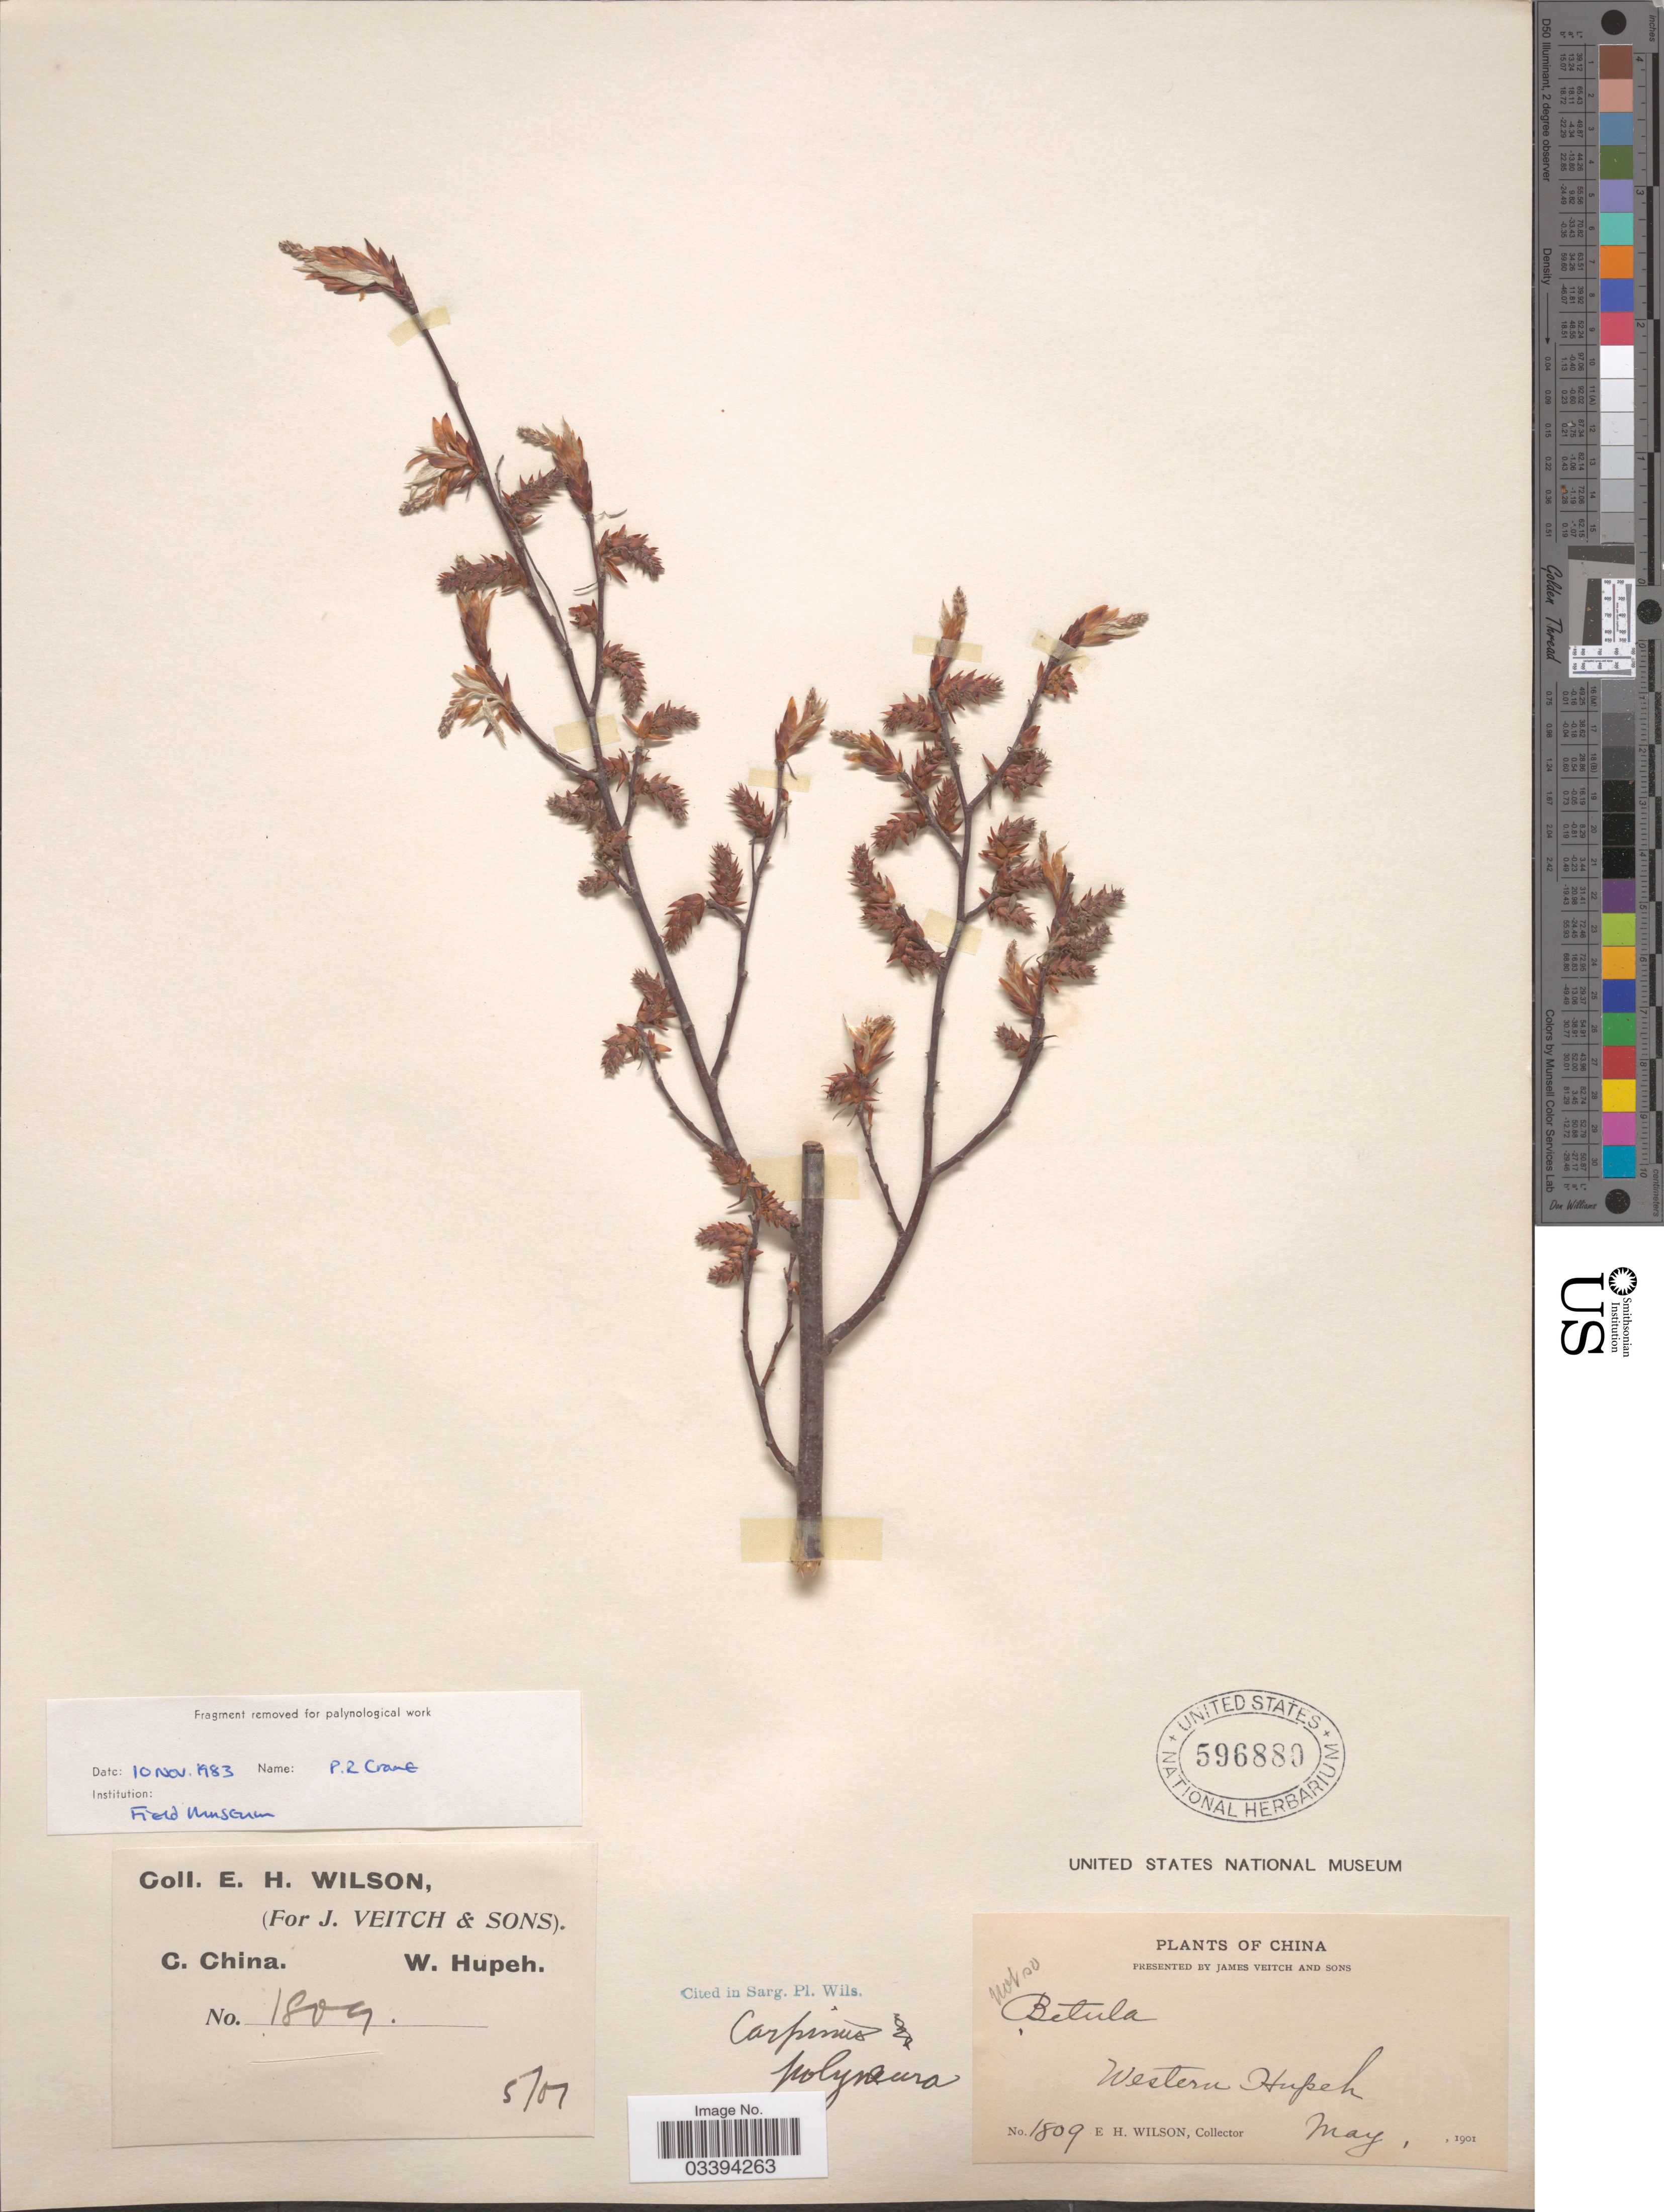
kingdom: Plantae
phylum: Tracheophyta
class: Magnoliopsida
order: Fagales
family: Betulaceae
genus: Carpinus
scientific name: Carpinus polyneura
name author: Franch.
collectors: E. Wilson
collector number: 1809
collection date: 1901-05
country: China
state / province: Hubei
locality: C. China. Western Hupeh.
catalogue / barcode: US 596880